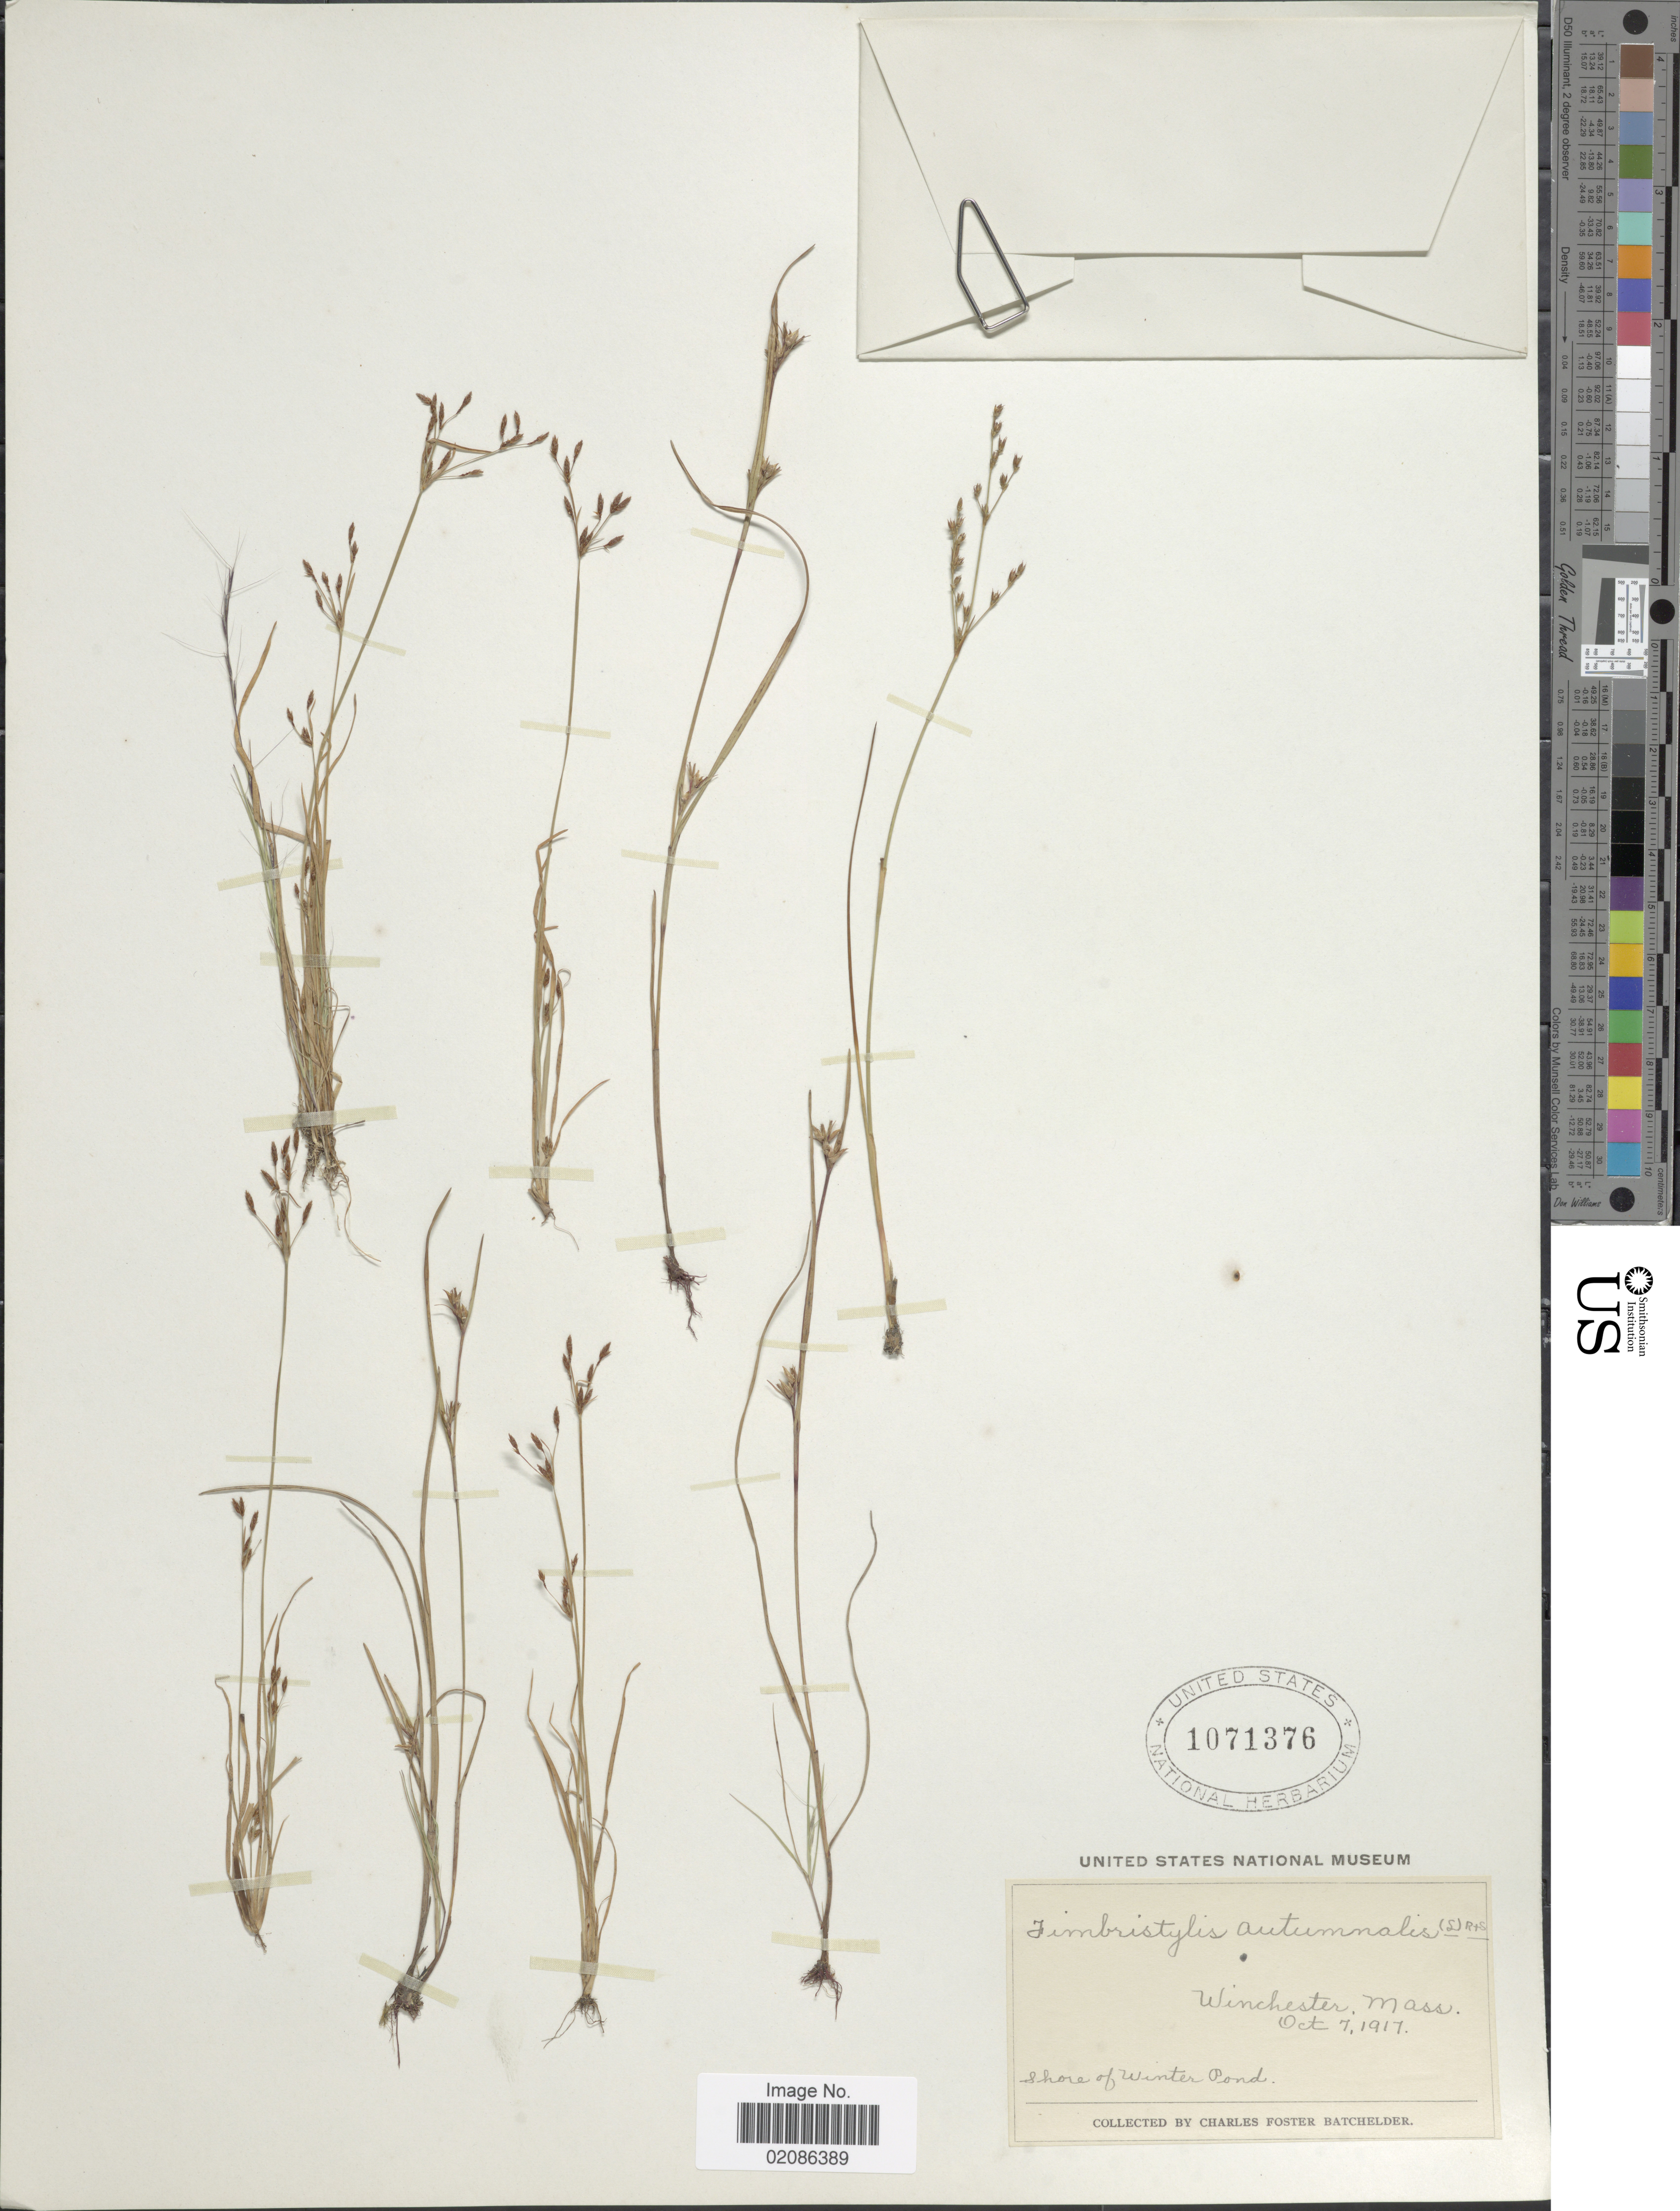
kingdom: Plantae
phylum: Tracheophyta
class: Liliopsida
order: Poales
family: Cyperaceae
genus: Fimbristylis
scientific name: Fimbristylis autumnalis (L.) Roem. & Schult.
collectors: C. Batchelder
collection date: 1917-10-07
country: United States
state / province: Massachusetts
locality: Winchester, Shore of Winter Pond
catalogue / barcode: US 1071376